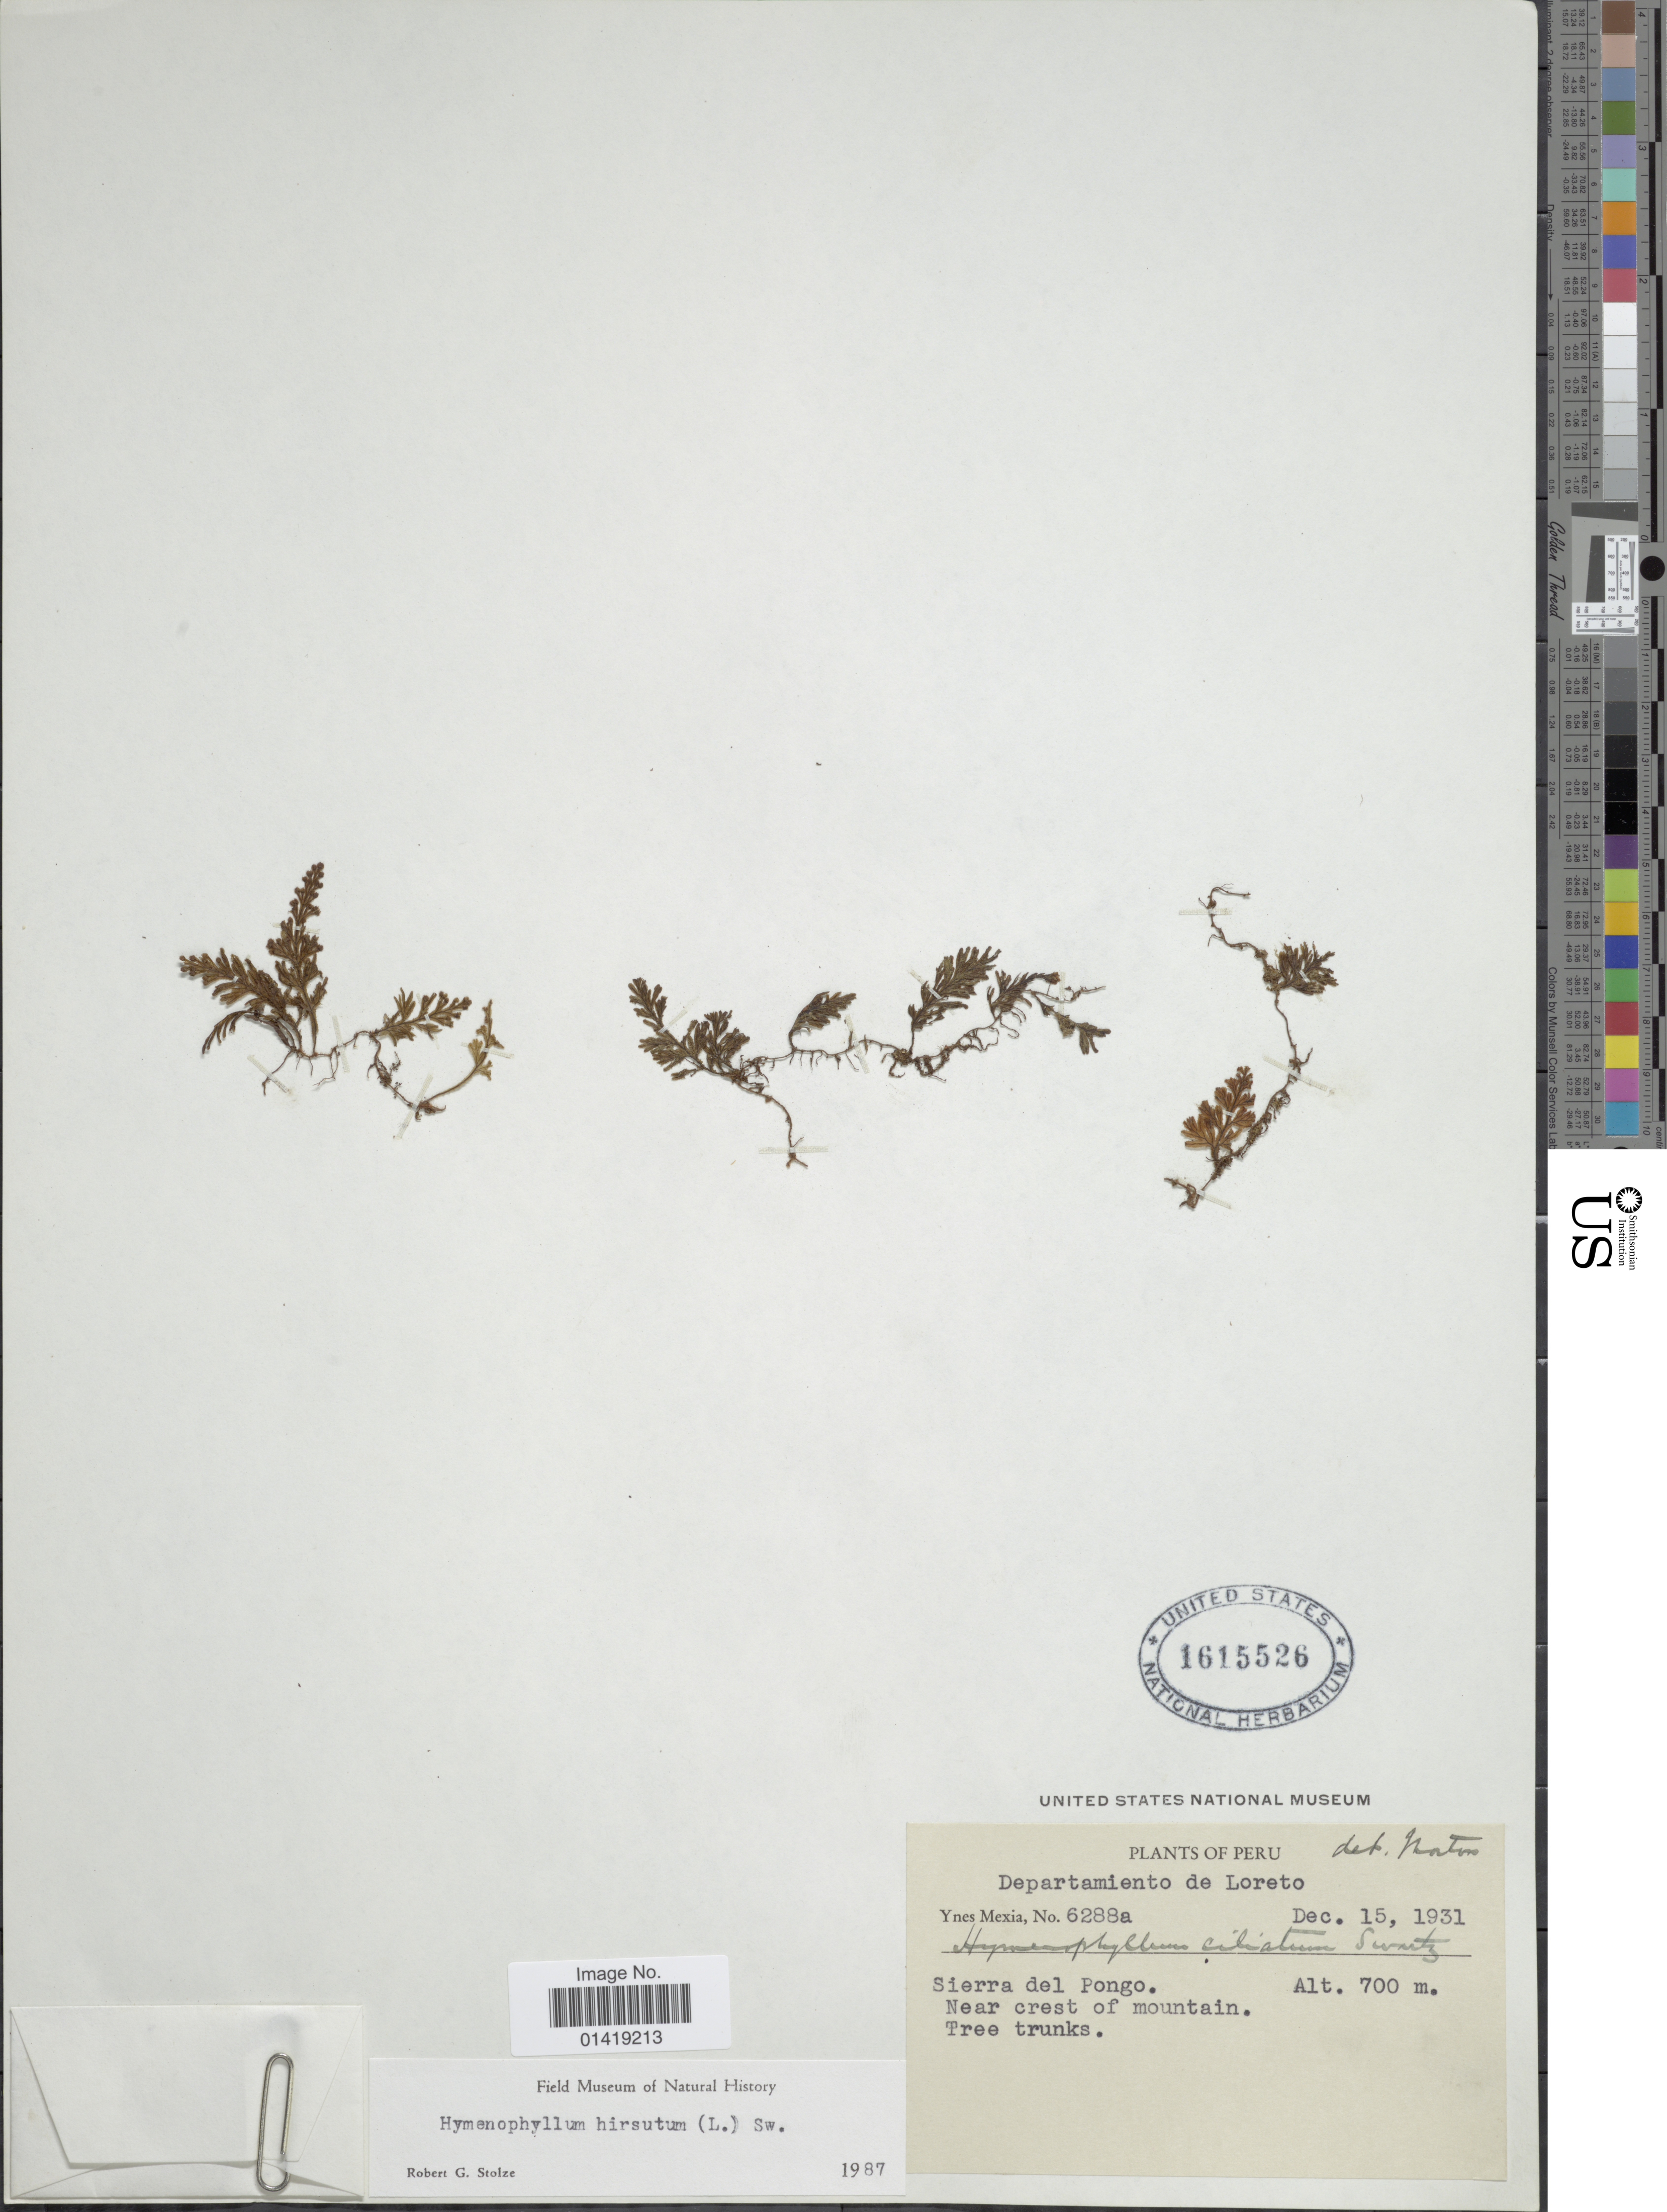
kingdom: Plantae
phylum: Tracheophyta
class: Polypodiopsida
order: Hymenophyllales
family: Hymenophyllaceae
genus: Hymenophyllum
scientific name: Hymenophyllum hirsutum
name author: (L.) Sw.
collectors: Y. Mexia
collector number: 6288a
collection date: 1931-12-15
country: Peru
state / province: Loreto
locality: Departamiento de Loreto Sierra del Pongo near crest of mountain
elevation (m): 700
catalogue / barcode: US 1615526